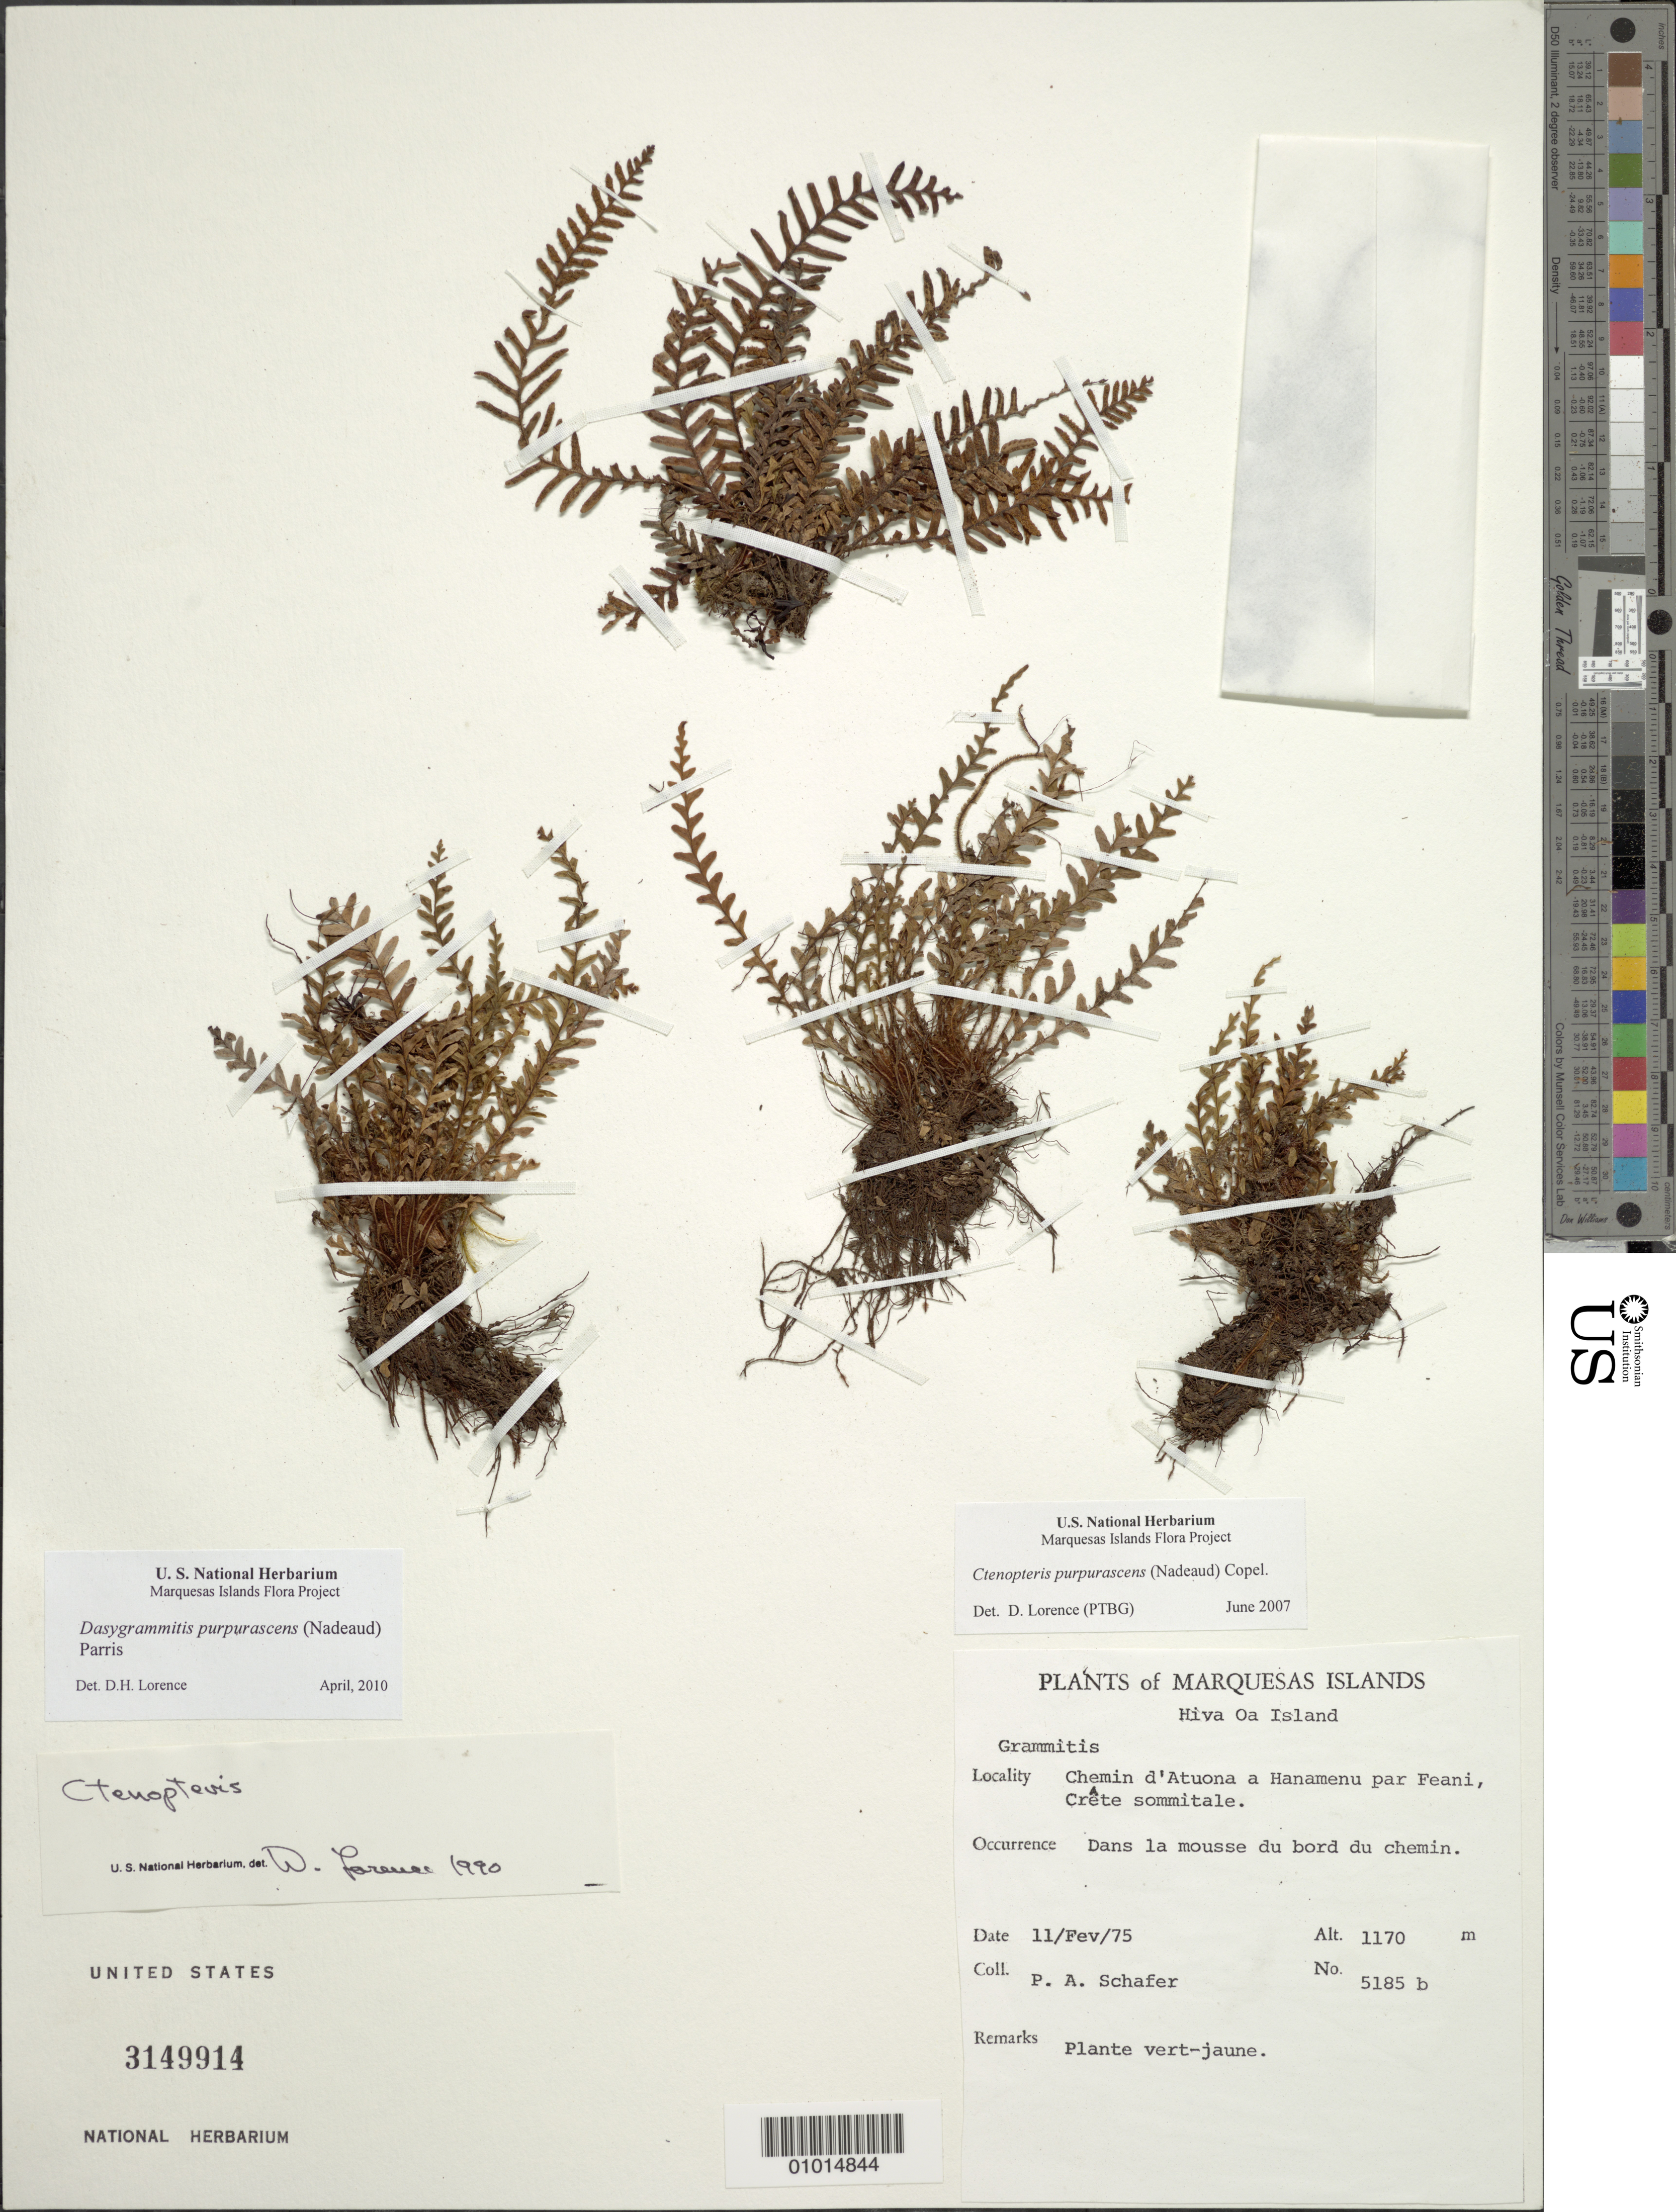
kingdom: Plantae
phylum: Tracheophyta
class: Polypodiopsida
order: Polypodiales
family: Polypodiaceae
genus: Dasygrammitis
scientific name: Dasygrammitis purpurascens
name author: (Nadeaud) Parris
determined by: Lorence, David H., (PTBG), National Tropical Botanical Garden (UNITED STATES)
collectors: P. A. Schäfer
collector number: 5185b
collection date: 1975-02-11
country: French Polynesia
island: Hiva Oa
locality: Chemin d'Atuona a Hanamenu par Feani, crête sommitale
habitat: Dans la mousse du bord du chemin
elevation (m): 1170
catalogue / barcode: US 3149914